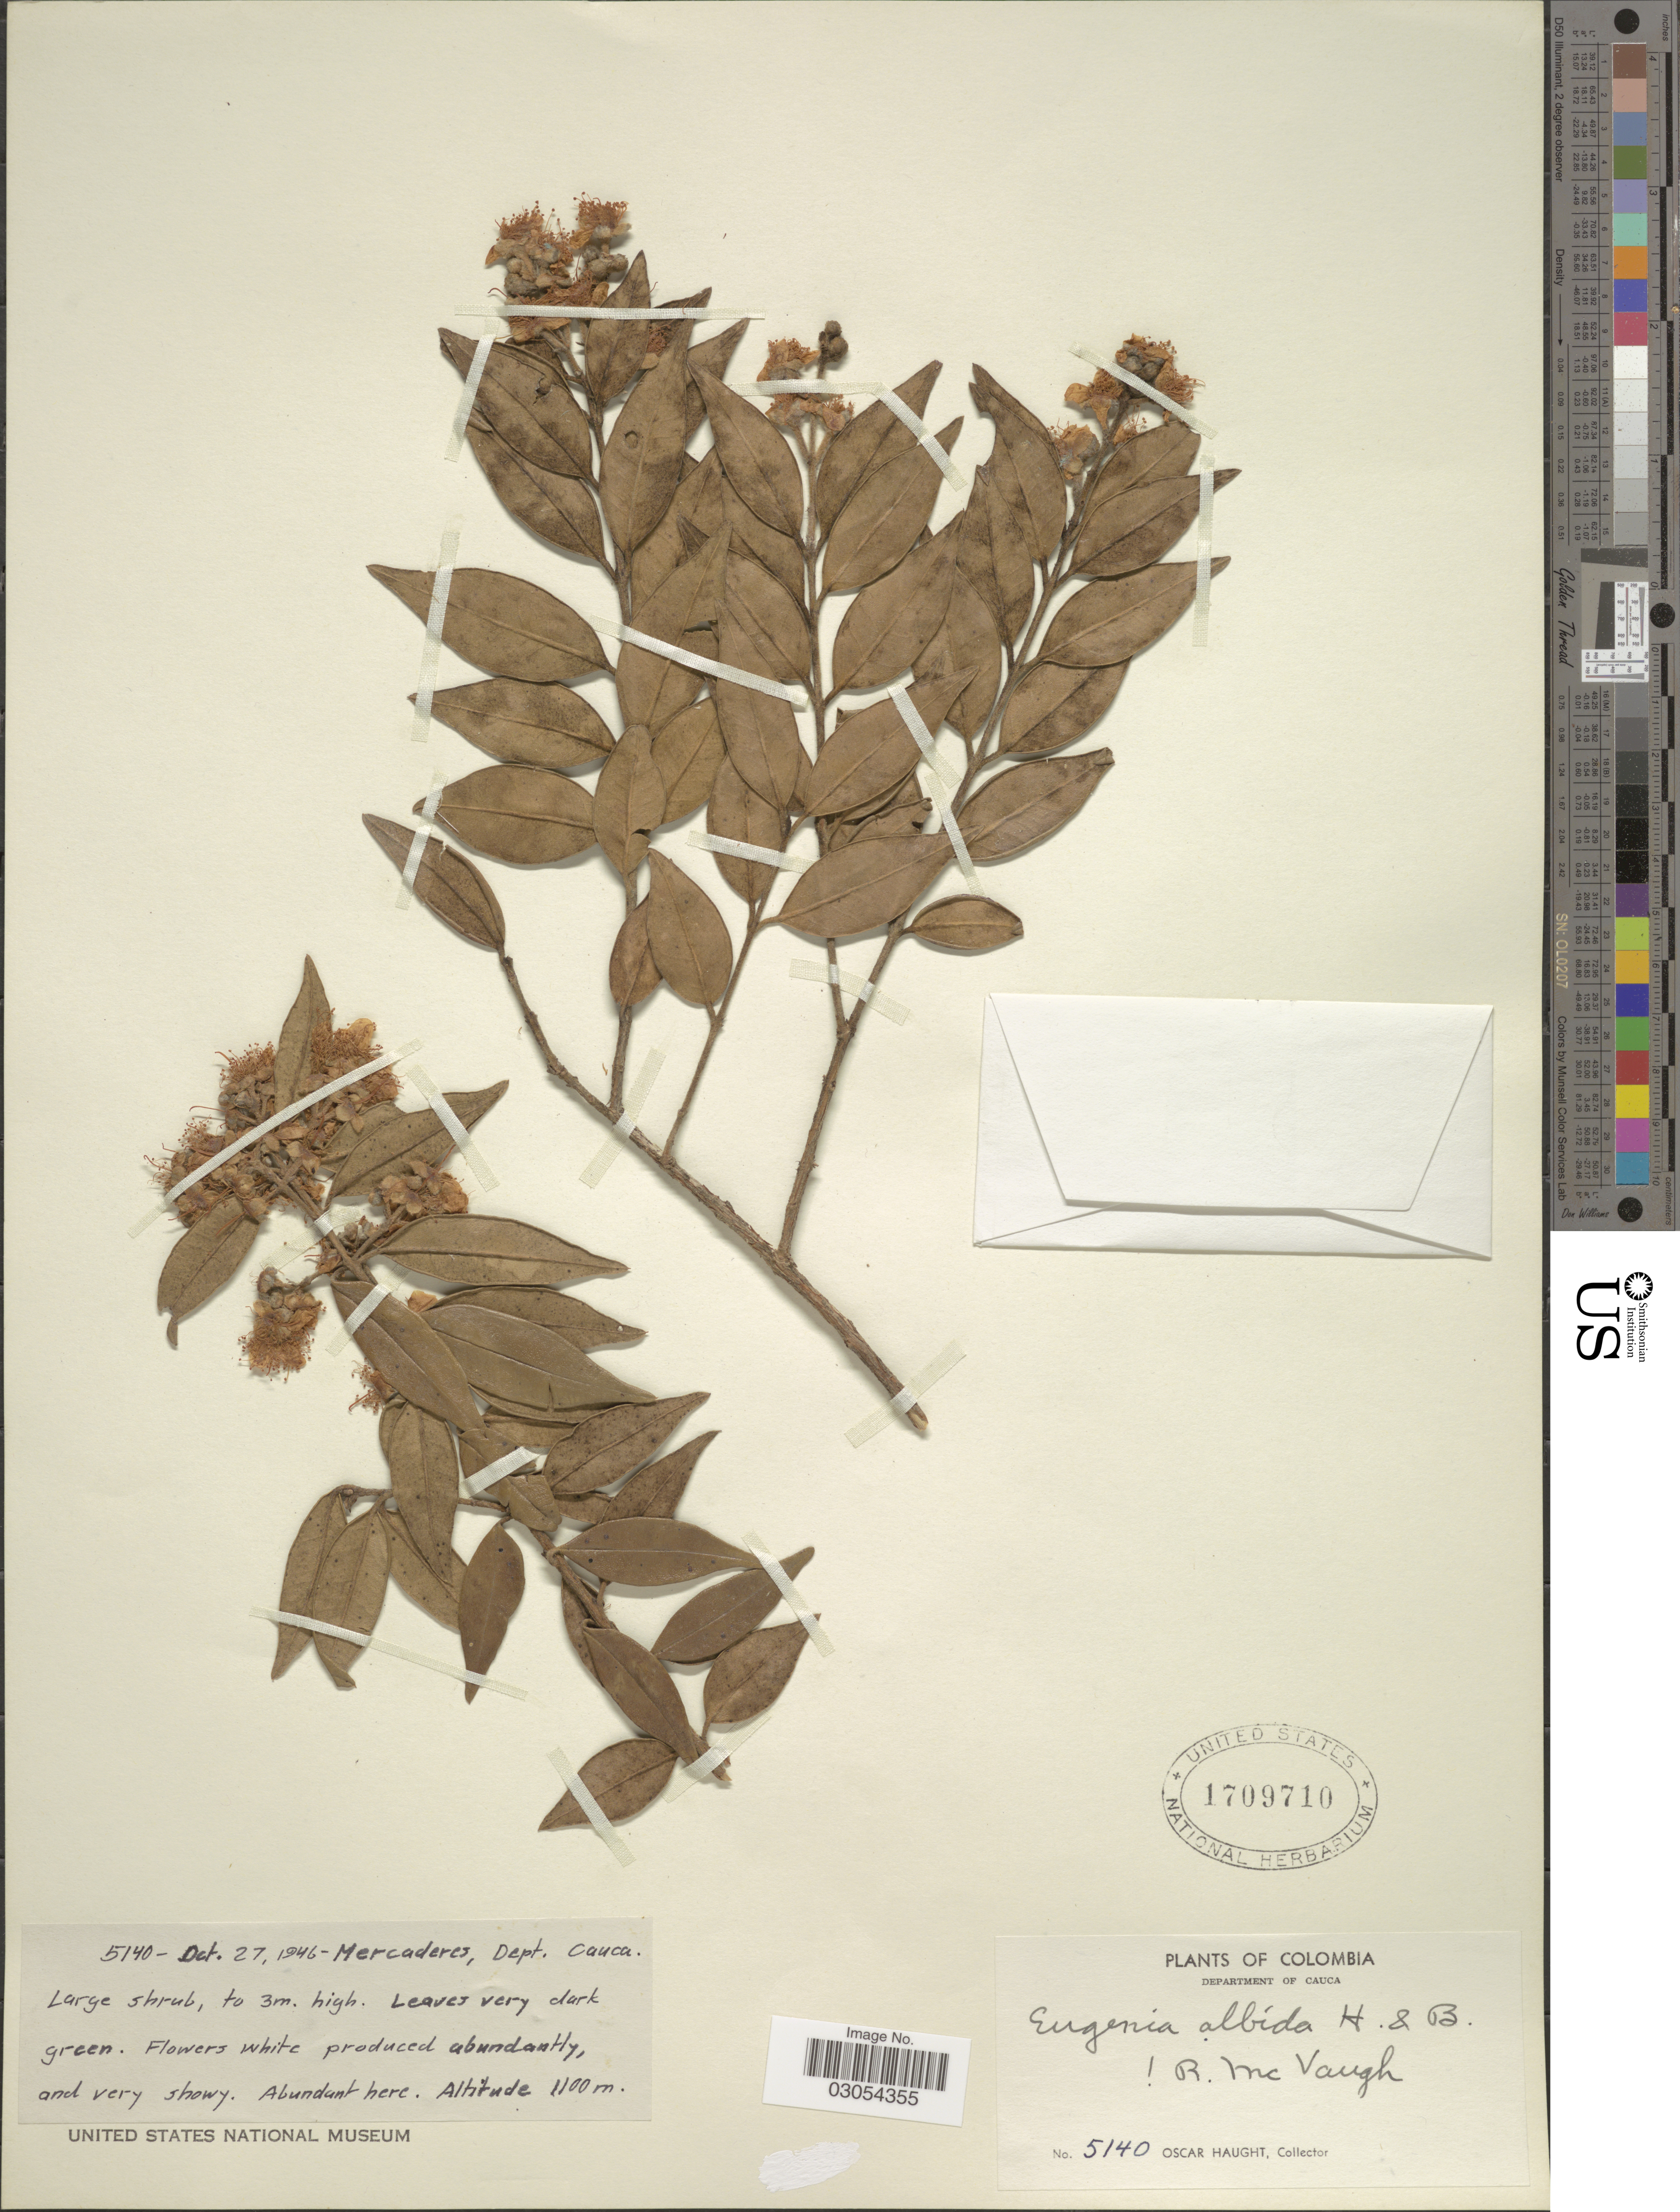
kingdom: Plantae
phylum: Tracheophyta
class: Magnoliopsida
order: Myrtales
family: Myrtaceae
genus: Eugenia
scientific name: Eugenia albida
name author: Humb. & Bonpl.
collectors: O. L. Haught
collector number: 5140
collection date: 1946-10-27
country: Colombia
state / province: Cauca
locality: Mercaderes, Dept. Cauca.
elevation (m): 1100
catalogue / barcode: US 1709710